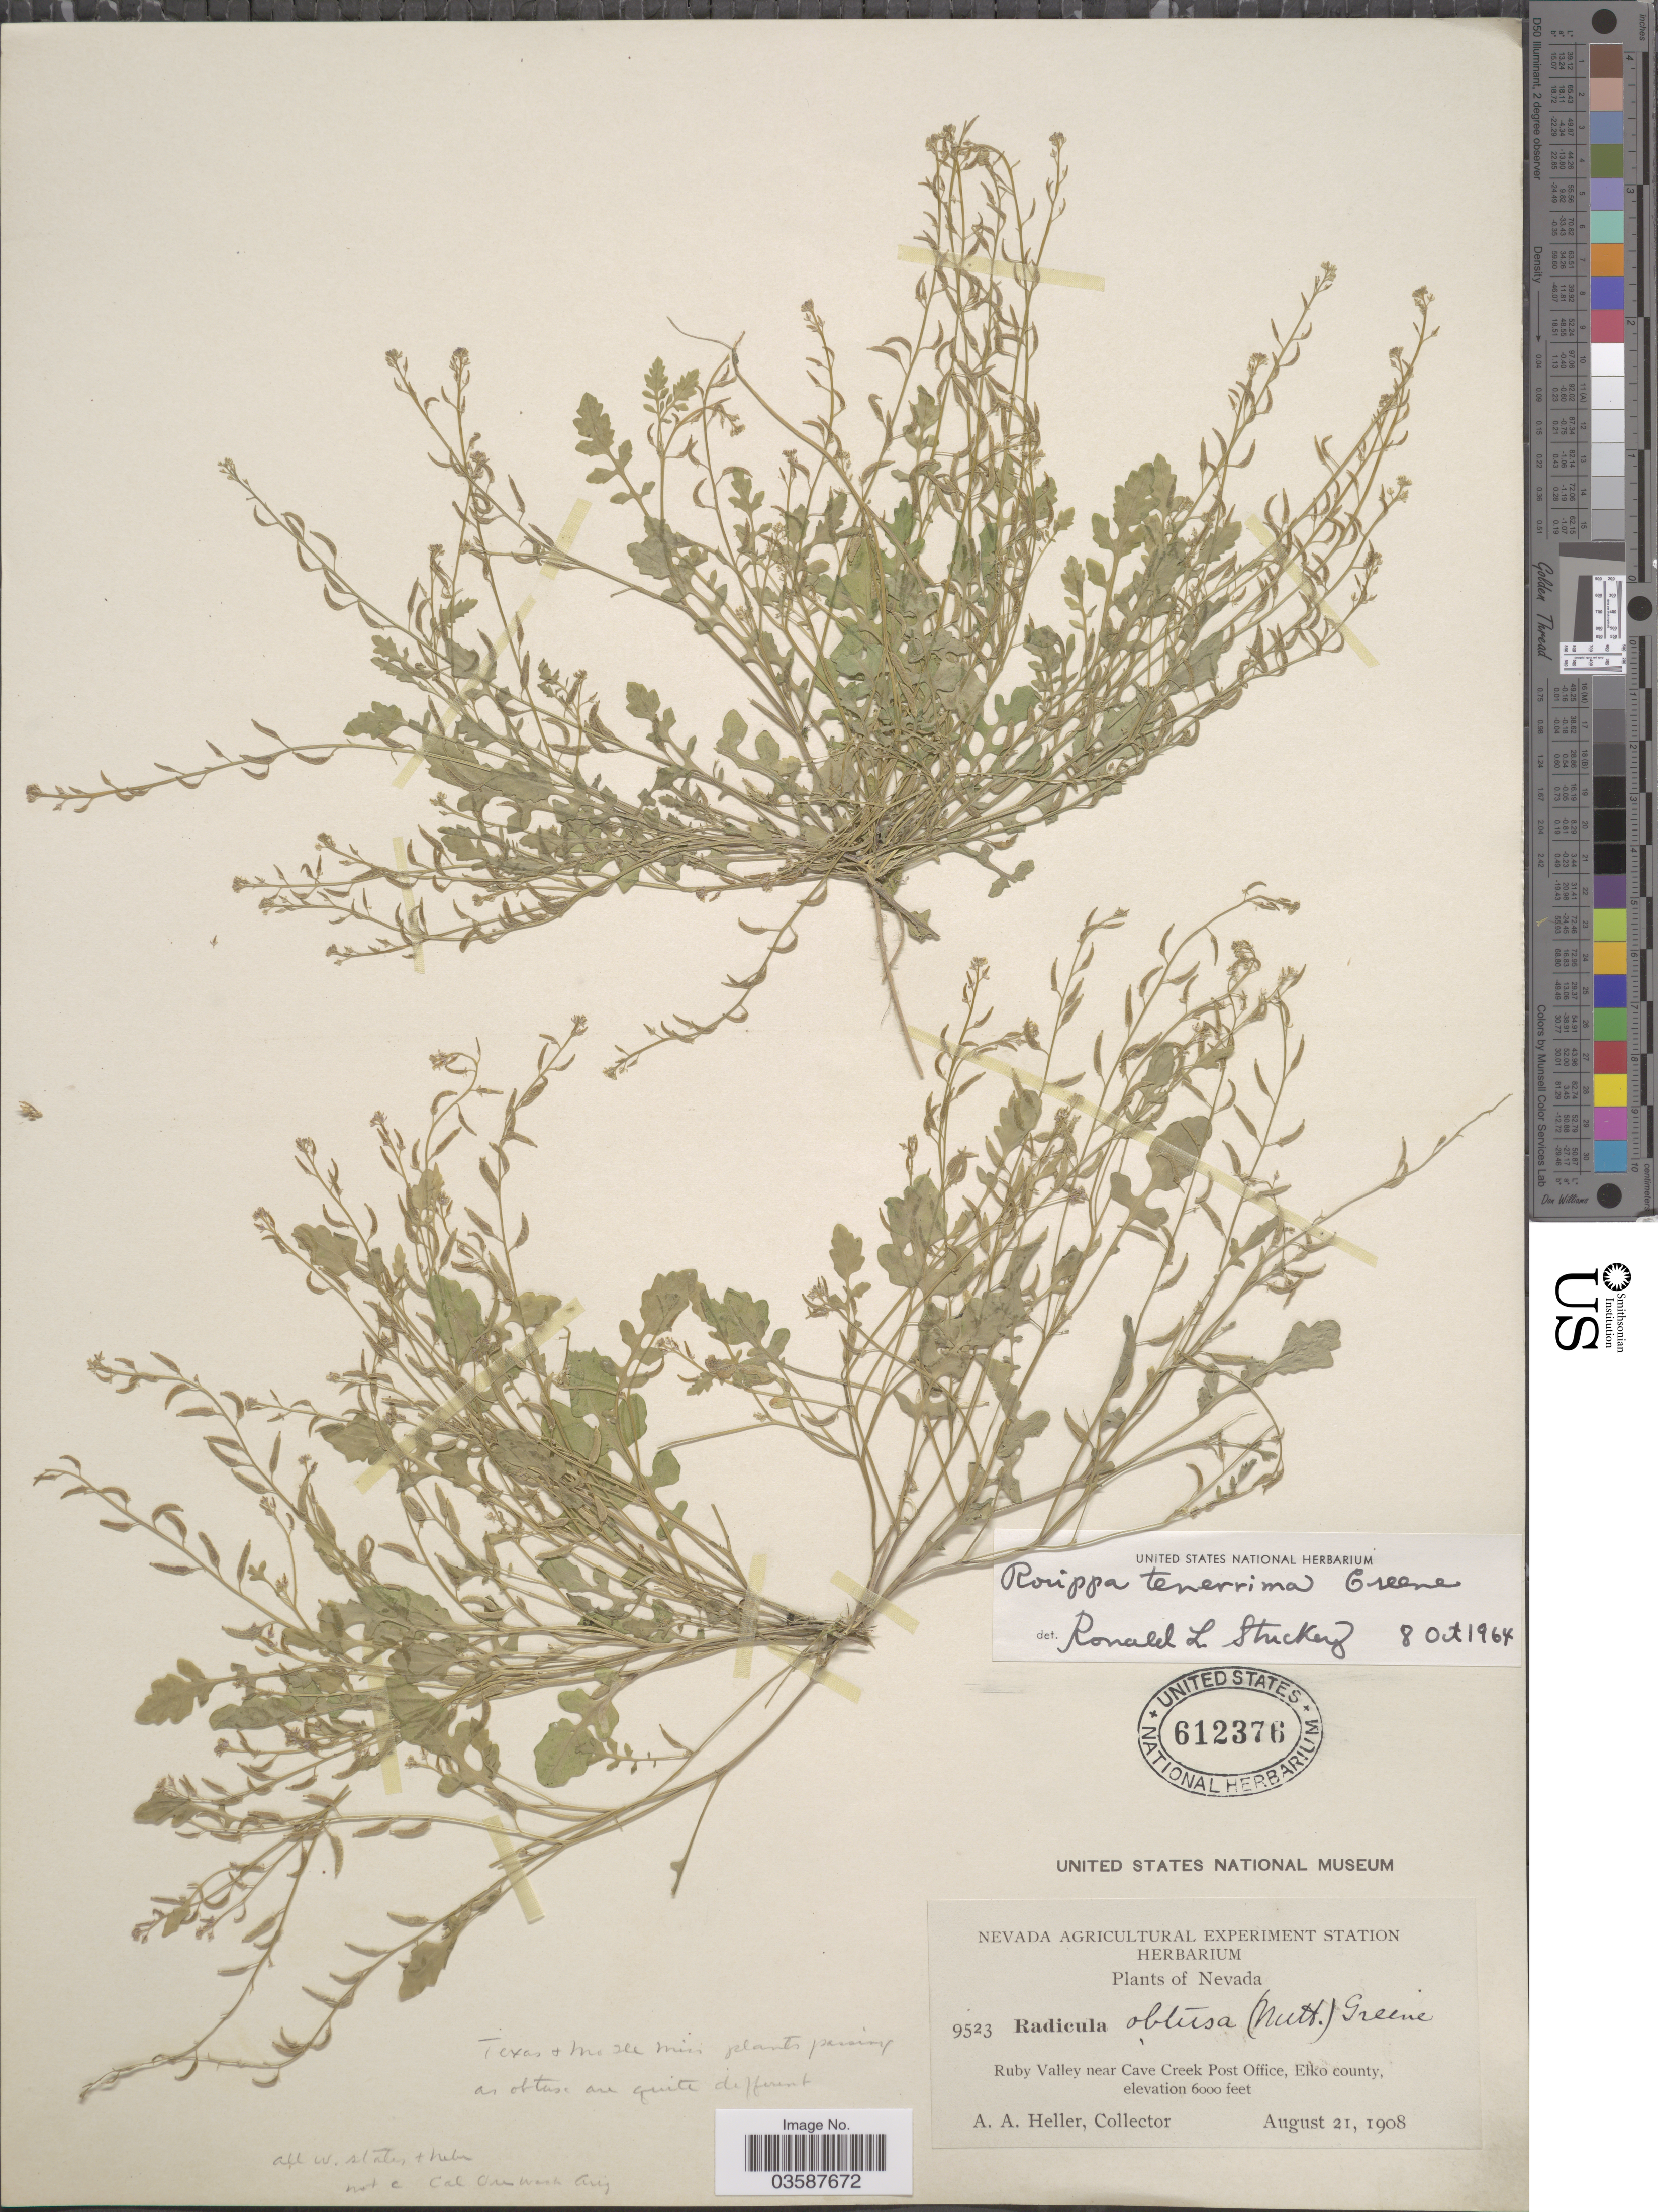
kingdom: Plantae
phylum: Tracheophyta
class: Magnoliopsida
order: Brassicales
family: Brassicaceae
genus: Rorippa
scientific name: Rorippa tenerrima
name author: Greene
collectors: A. A. Heller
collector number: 9523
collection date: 1908-08-21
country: United States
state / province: Nevada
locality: Ruby Valley near Cave Creek Post Office, Elko county.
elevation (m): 1829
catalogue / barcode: US 612376